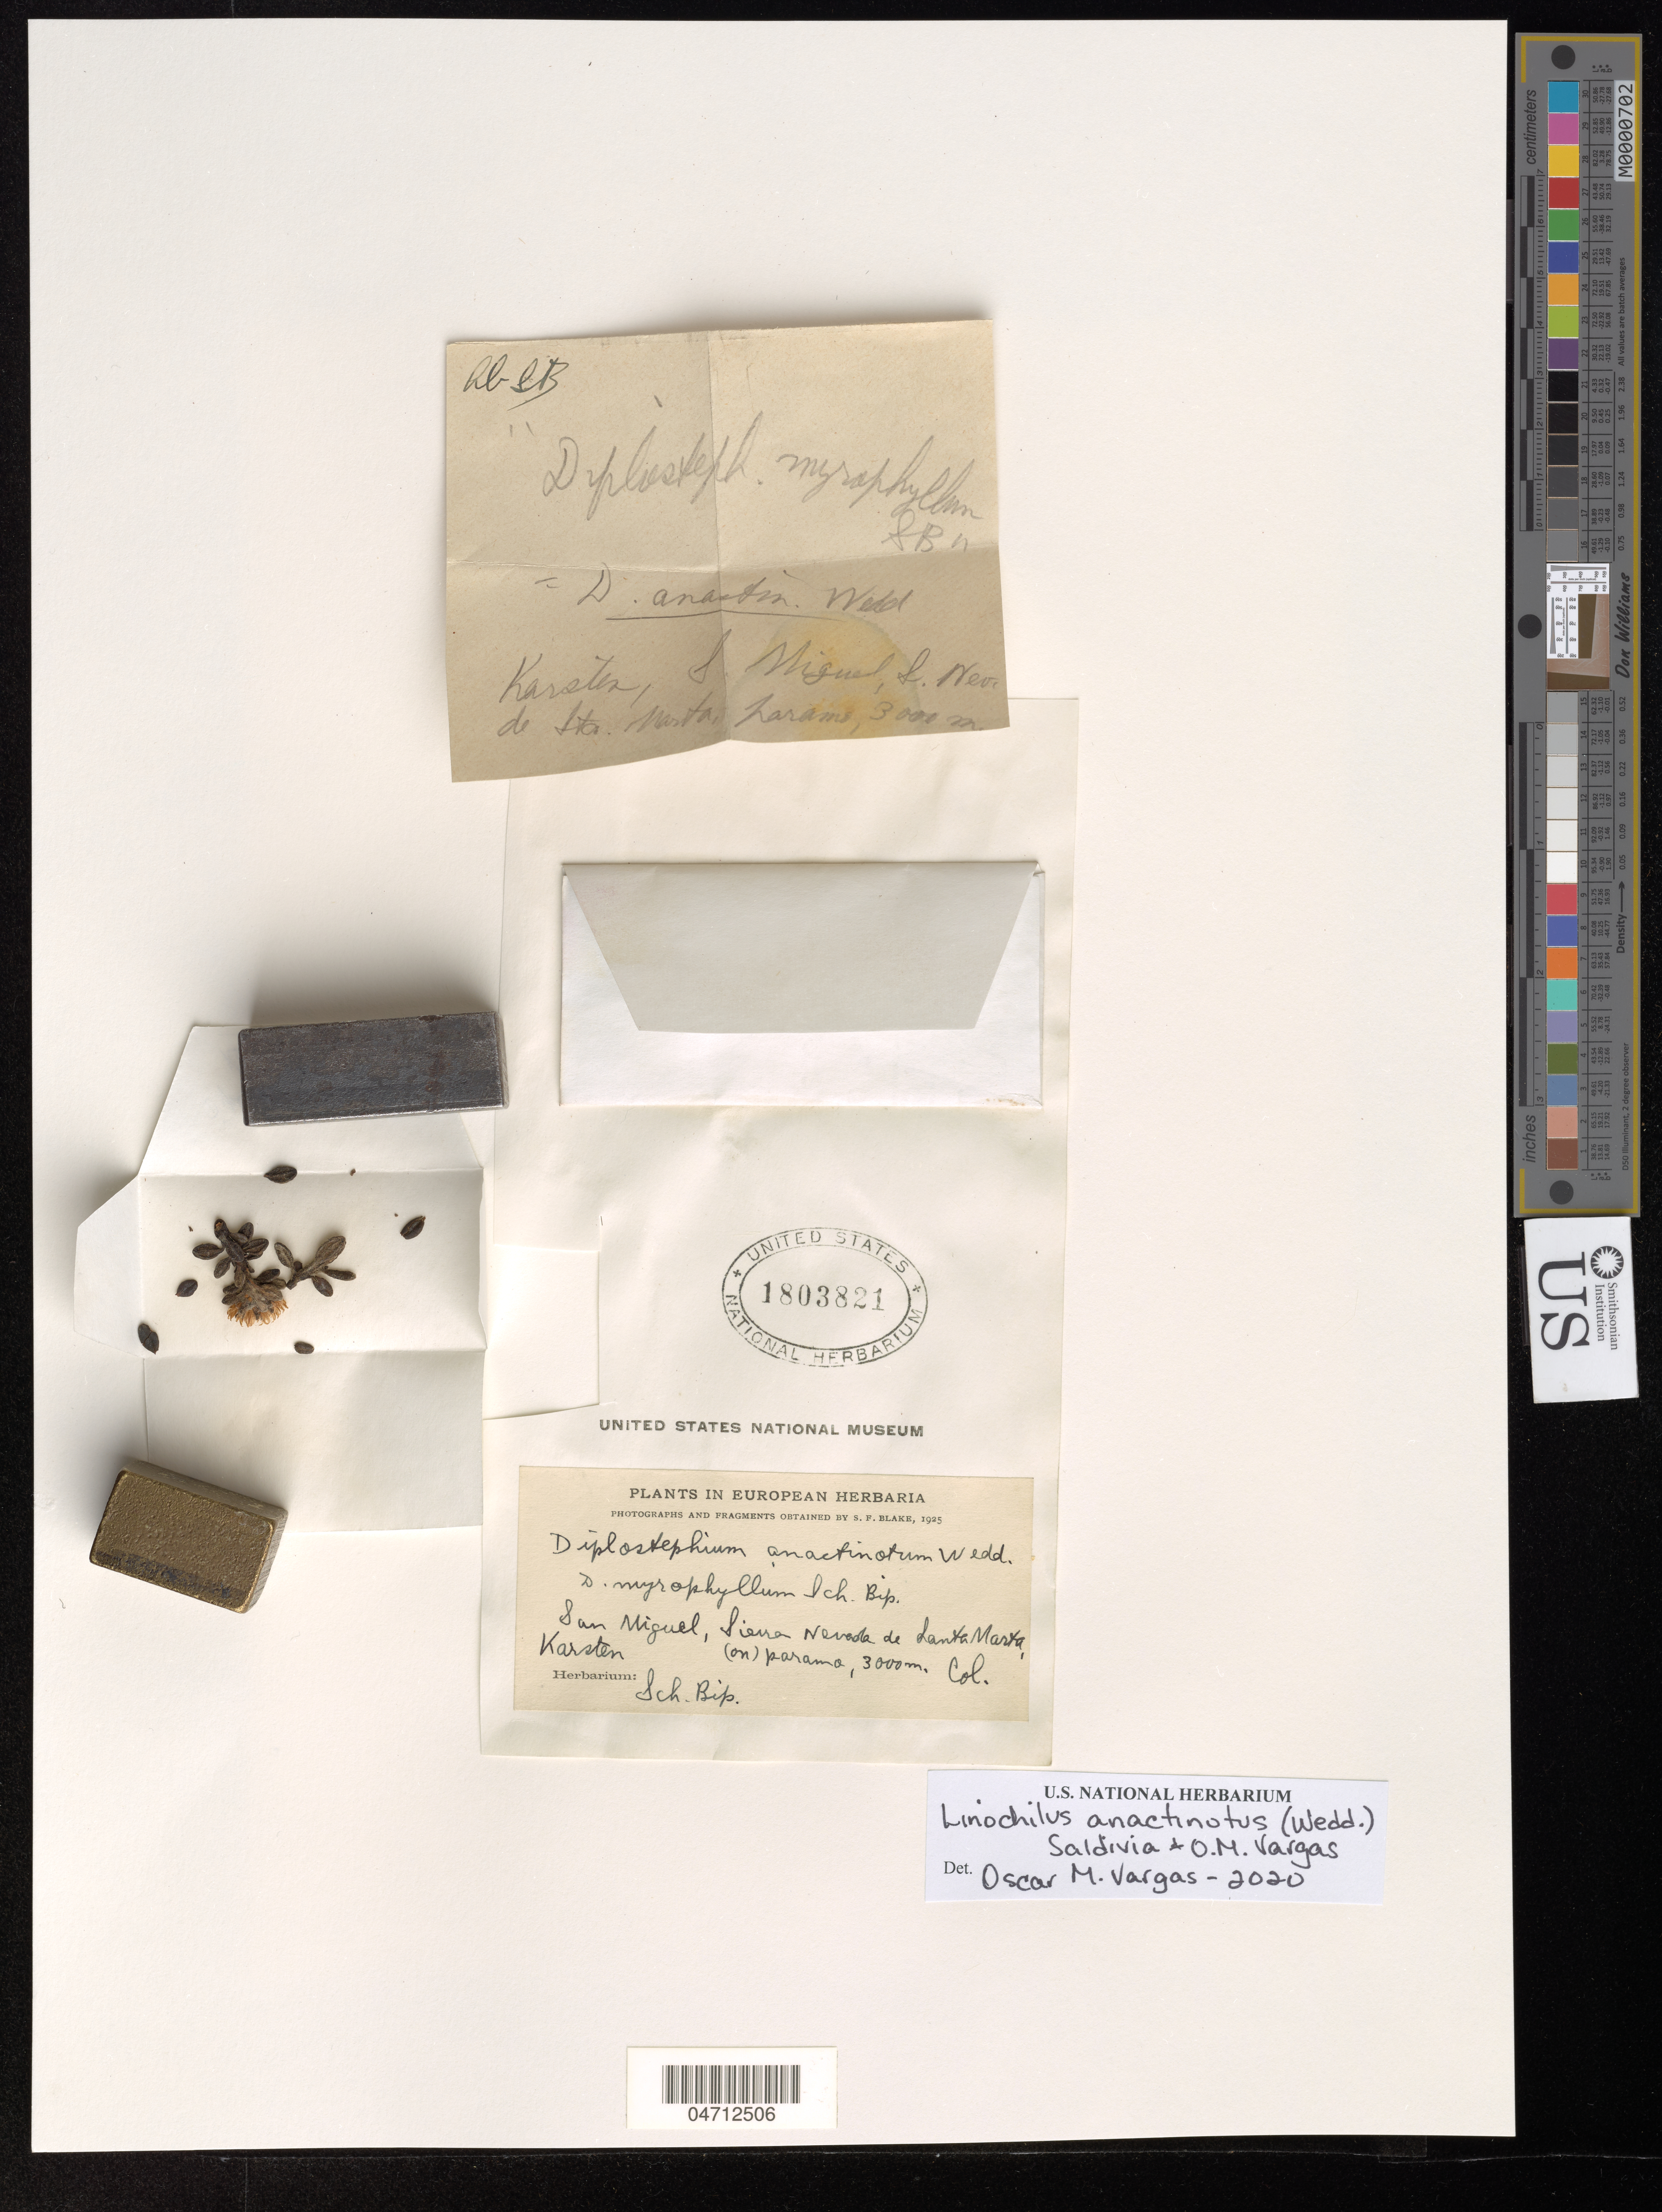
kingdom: Plantae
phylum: Tracheophyta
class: Magnoliopsida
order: Asterales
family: Asteraceae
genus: Linochilus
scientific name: Linochilus anactinotus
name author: (Wedd.) Saldivia & O.M. Vargas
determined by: Vargas, Oscar M.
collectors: ex herb. Schultz Bip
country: Colombia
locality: San Miquel, Sierra Navada de Santa Marta, Karsten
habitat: on paramo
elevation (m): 3000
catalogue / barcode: US 1803821-4